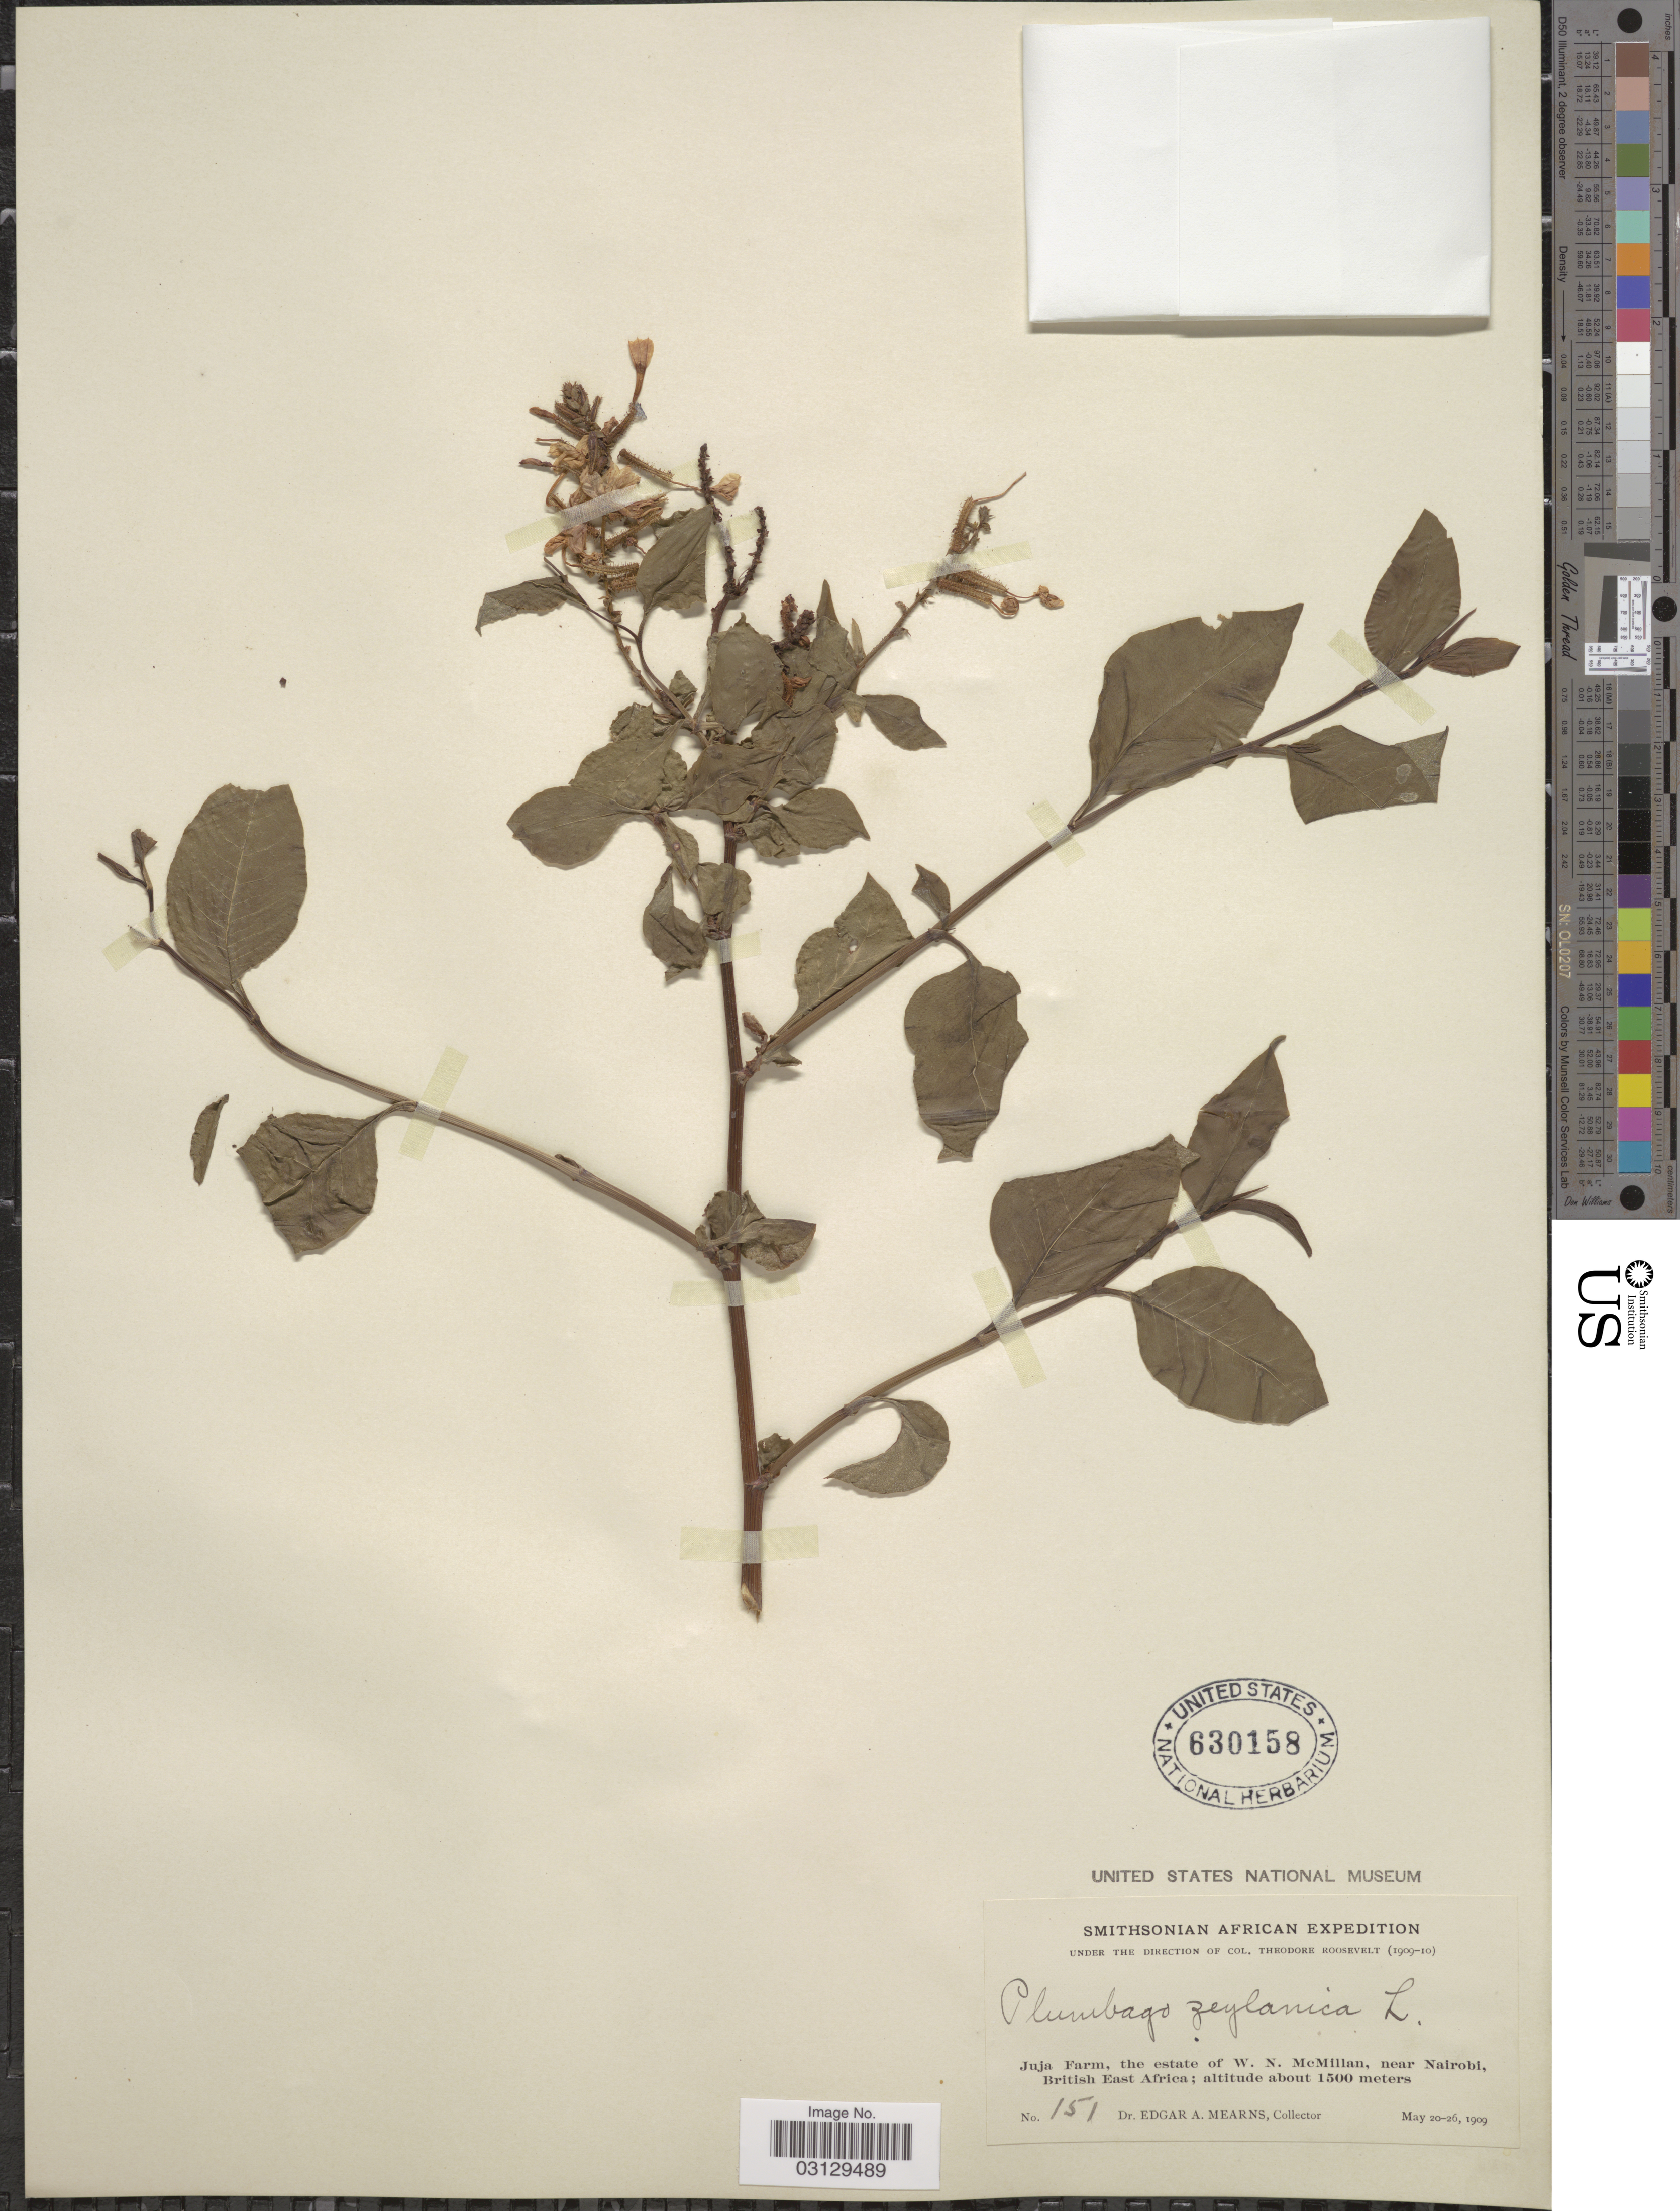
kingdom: Plantae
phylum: Tracheophyta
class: Magnoliopsida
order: Caryophyllales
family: Plumbaginaceae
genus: Plumbago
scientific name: Plumbago zeylanica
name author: L.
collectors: E. A. Mearns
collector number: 151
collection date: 1909-05-20/1909-05-26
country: Kenya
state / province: Nairobi Area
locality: Juja Farm, the estate of W. N. McMillan, near Nairobi, British East Africa.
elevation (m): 1500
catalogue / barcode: US 630158